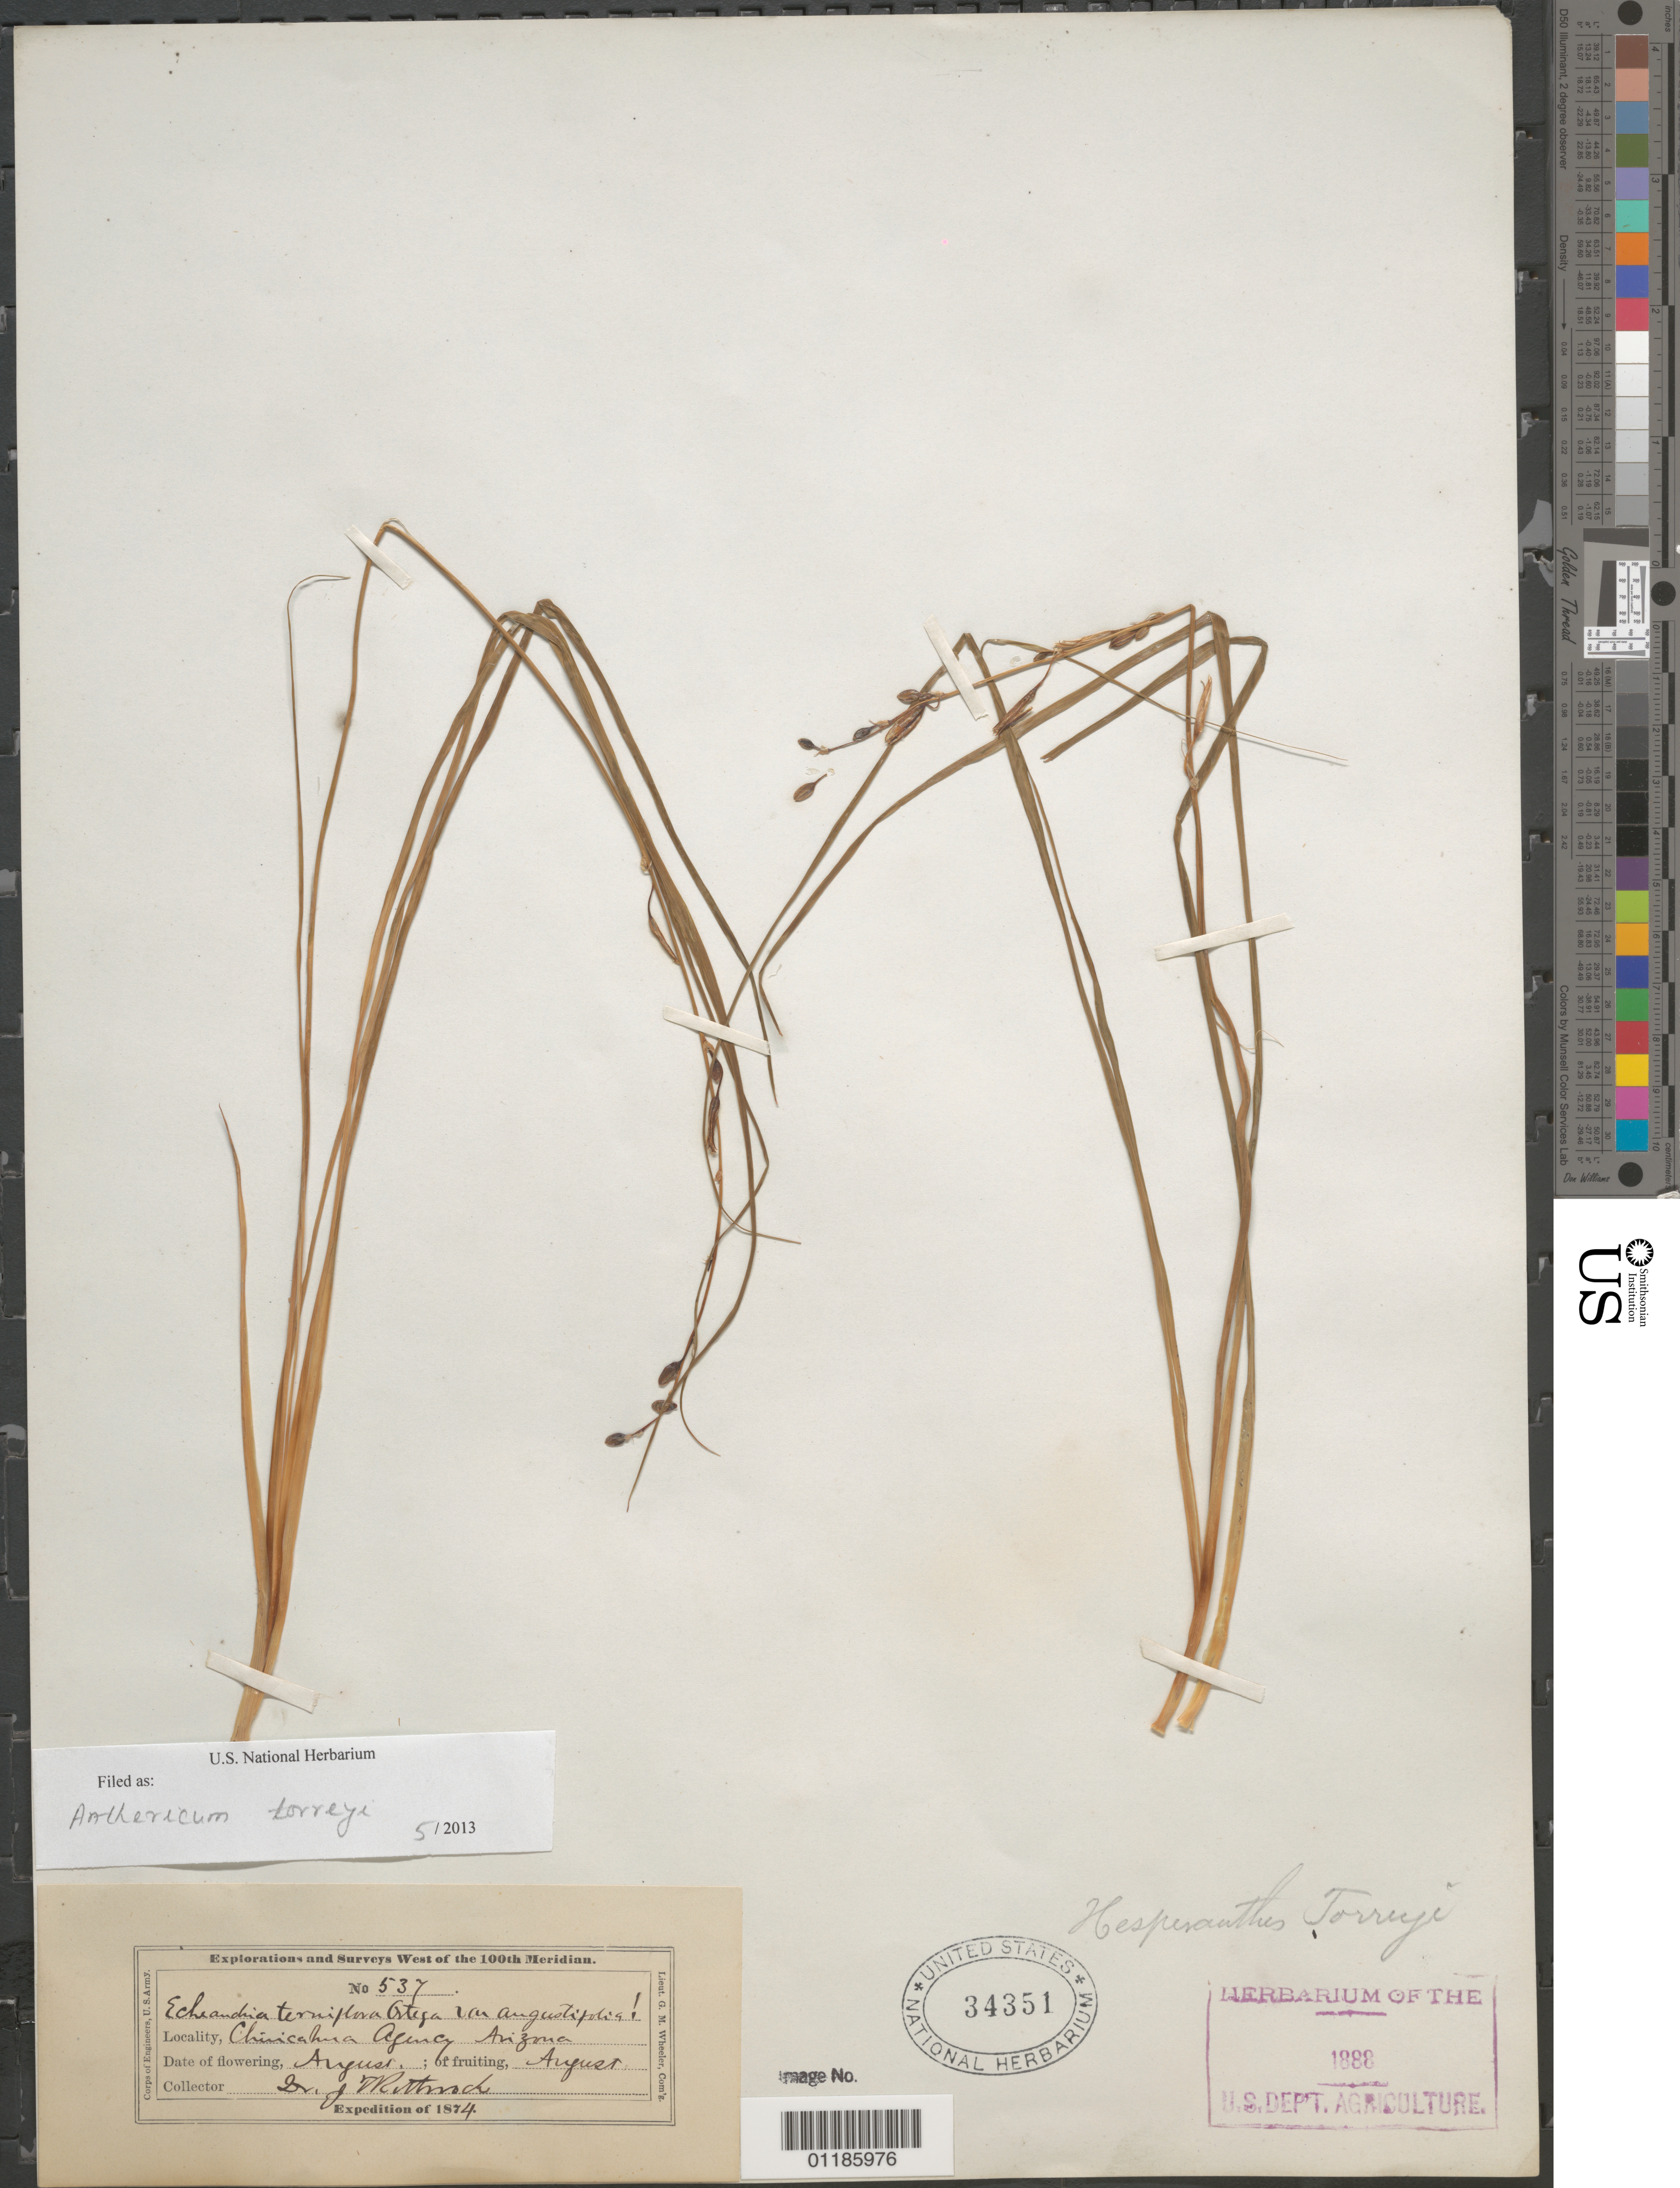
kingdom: Plantae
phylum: Tracheophyta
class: Liliopsida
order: Asparagales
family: Asparagaceae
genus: Anthericum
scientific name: Anthericum torreyi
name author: Baker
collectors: J. T. Rothrock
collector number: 537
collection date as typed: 1874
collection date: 1874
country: United States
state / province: Arizona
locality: Chiricahua Agency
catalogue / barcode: US 34351